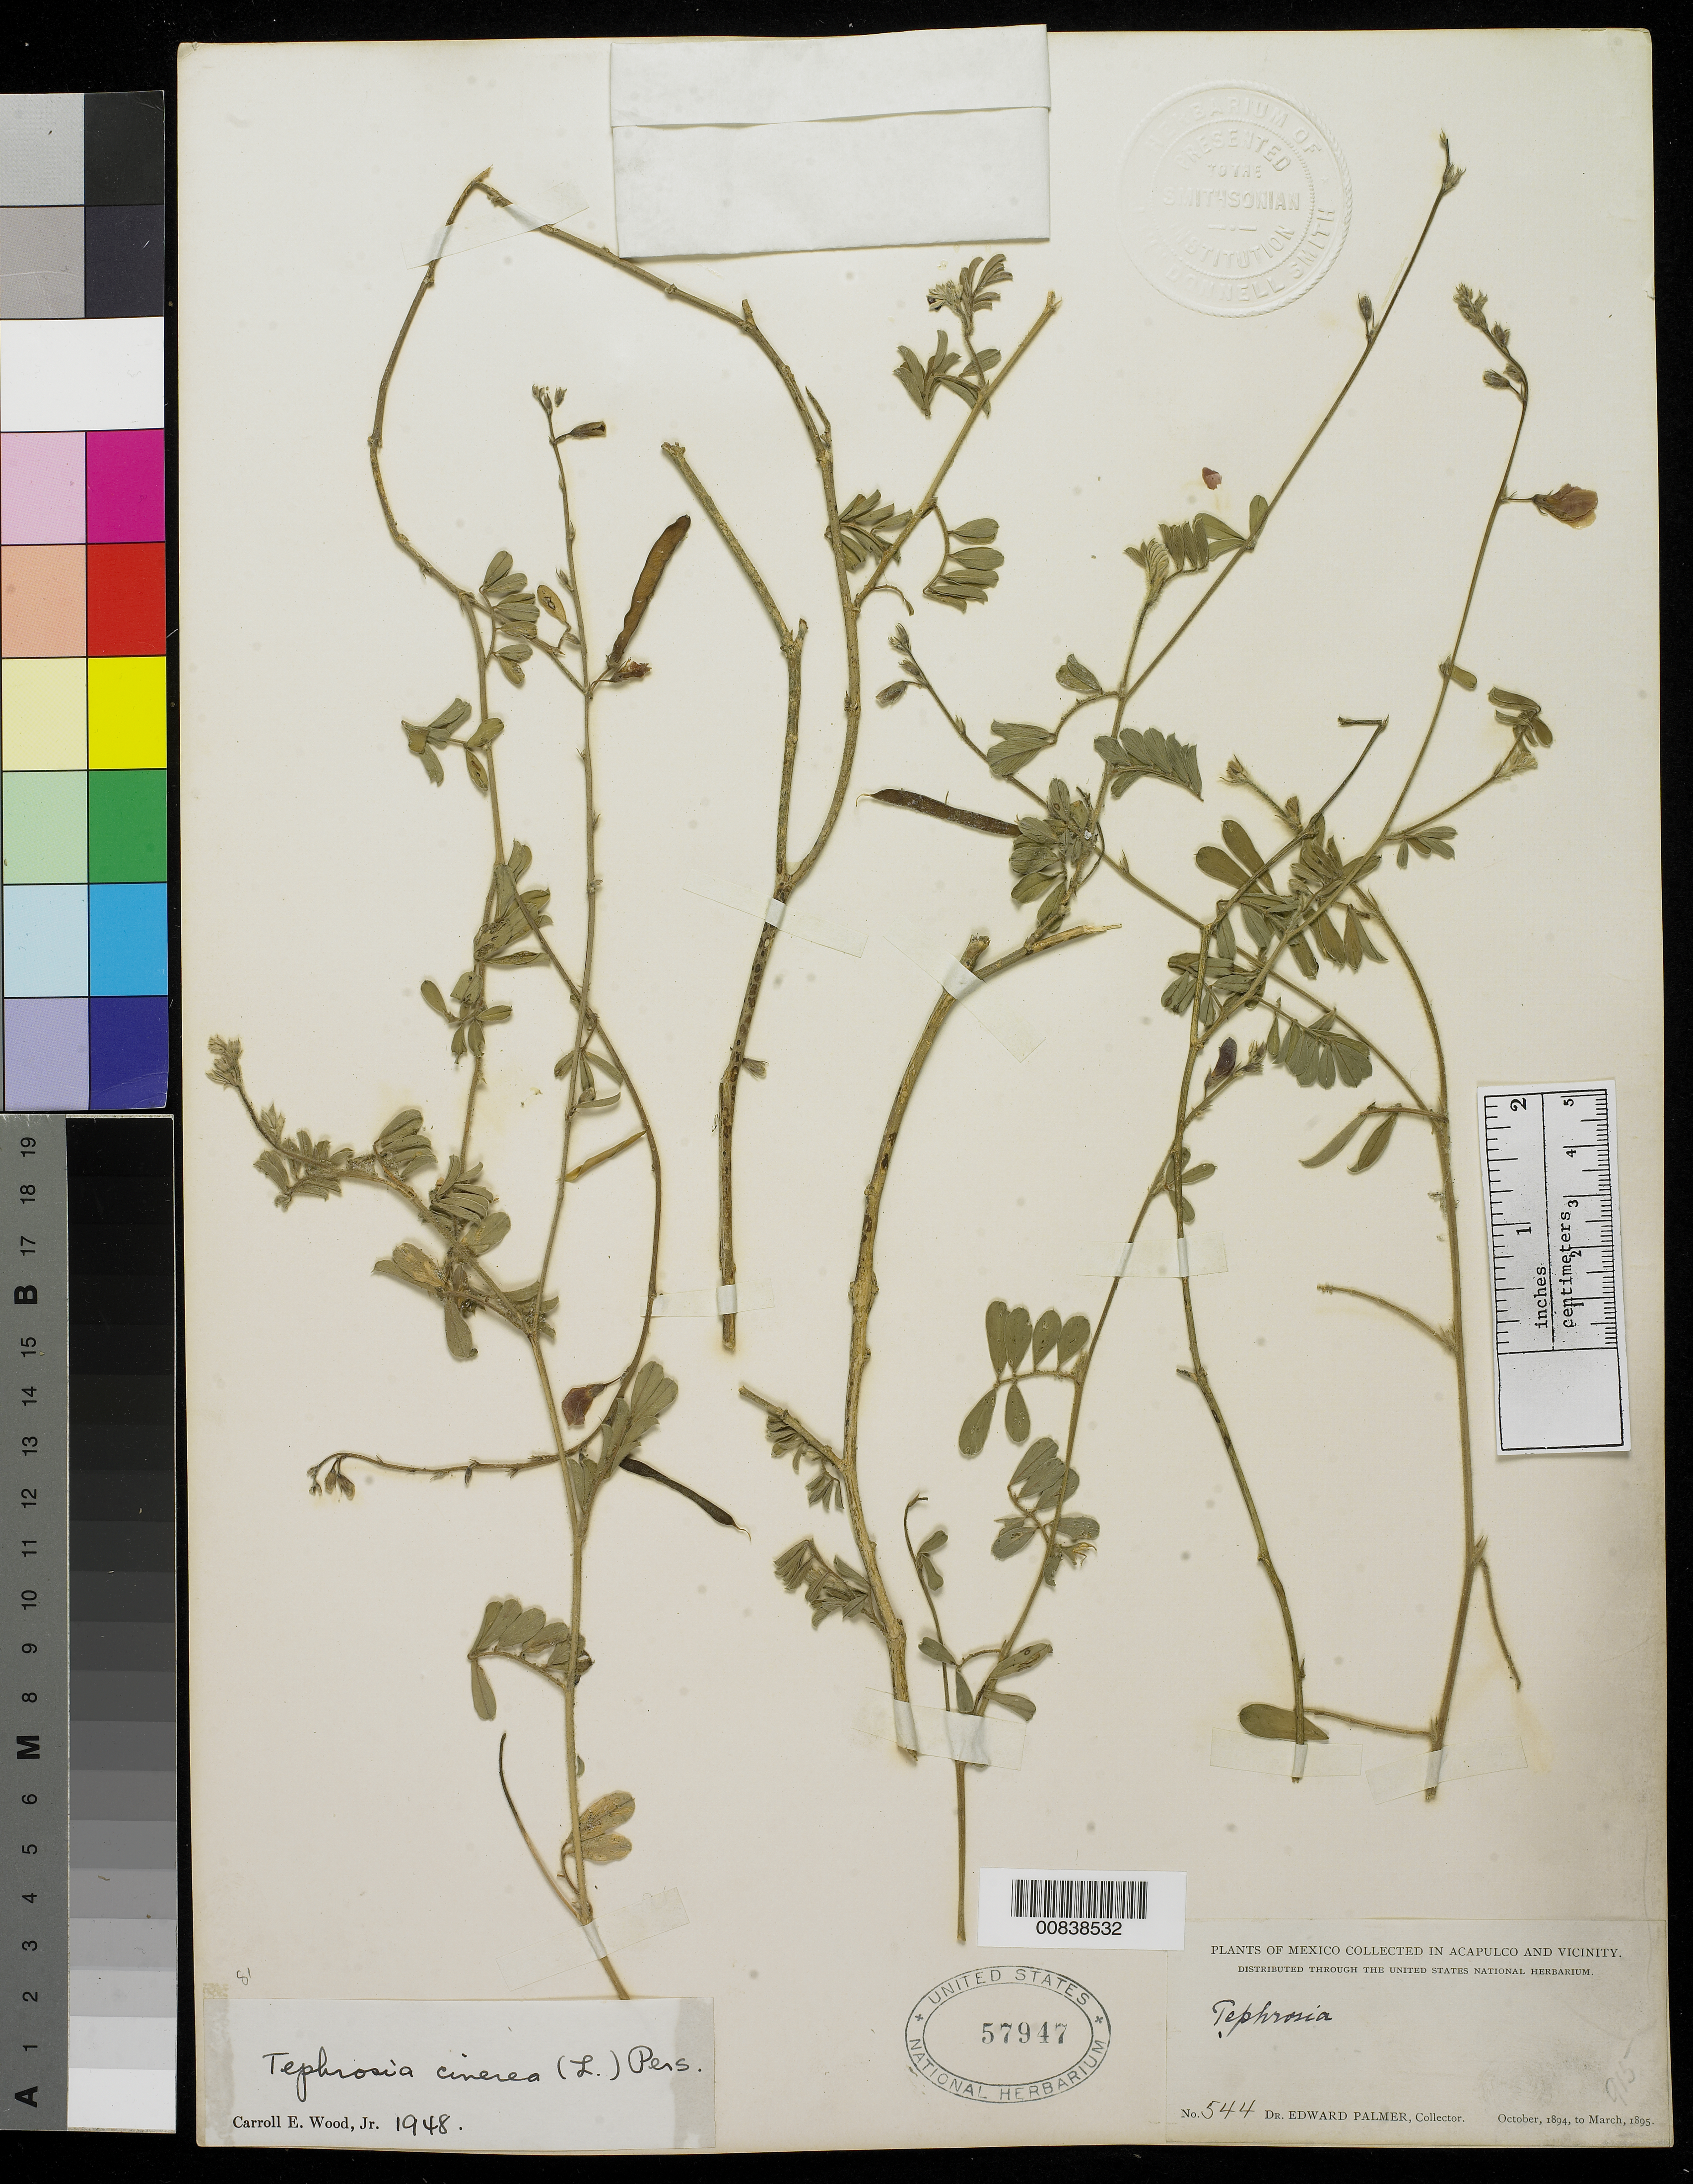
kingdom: Plantae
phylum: Tracheophyta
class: Magnoliopsida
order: Fabales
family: Fabaceae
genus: Tephrosia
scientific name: Tephrosia cinerea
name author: (L.) Pers.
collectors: E. Palmer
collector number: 544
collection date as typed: Oct 1894 to -- Mar 1895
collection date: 1894-10/1895-03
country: Mexico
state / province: Guerrero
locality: Acapulco, Guerrero and vicinity.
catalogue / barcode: US 57947